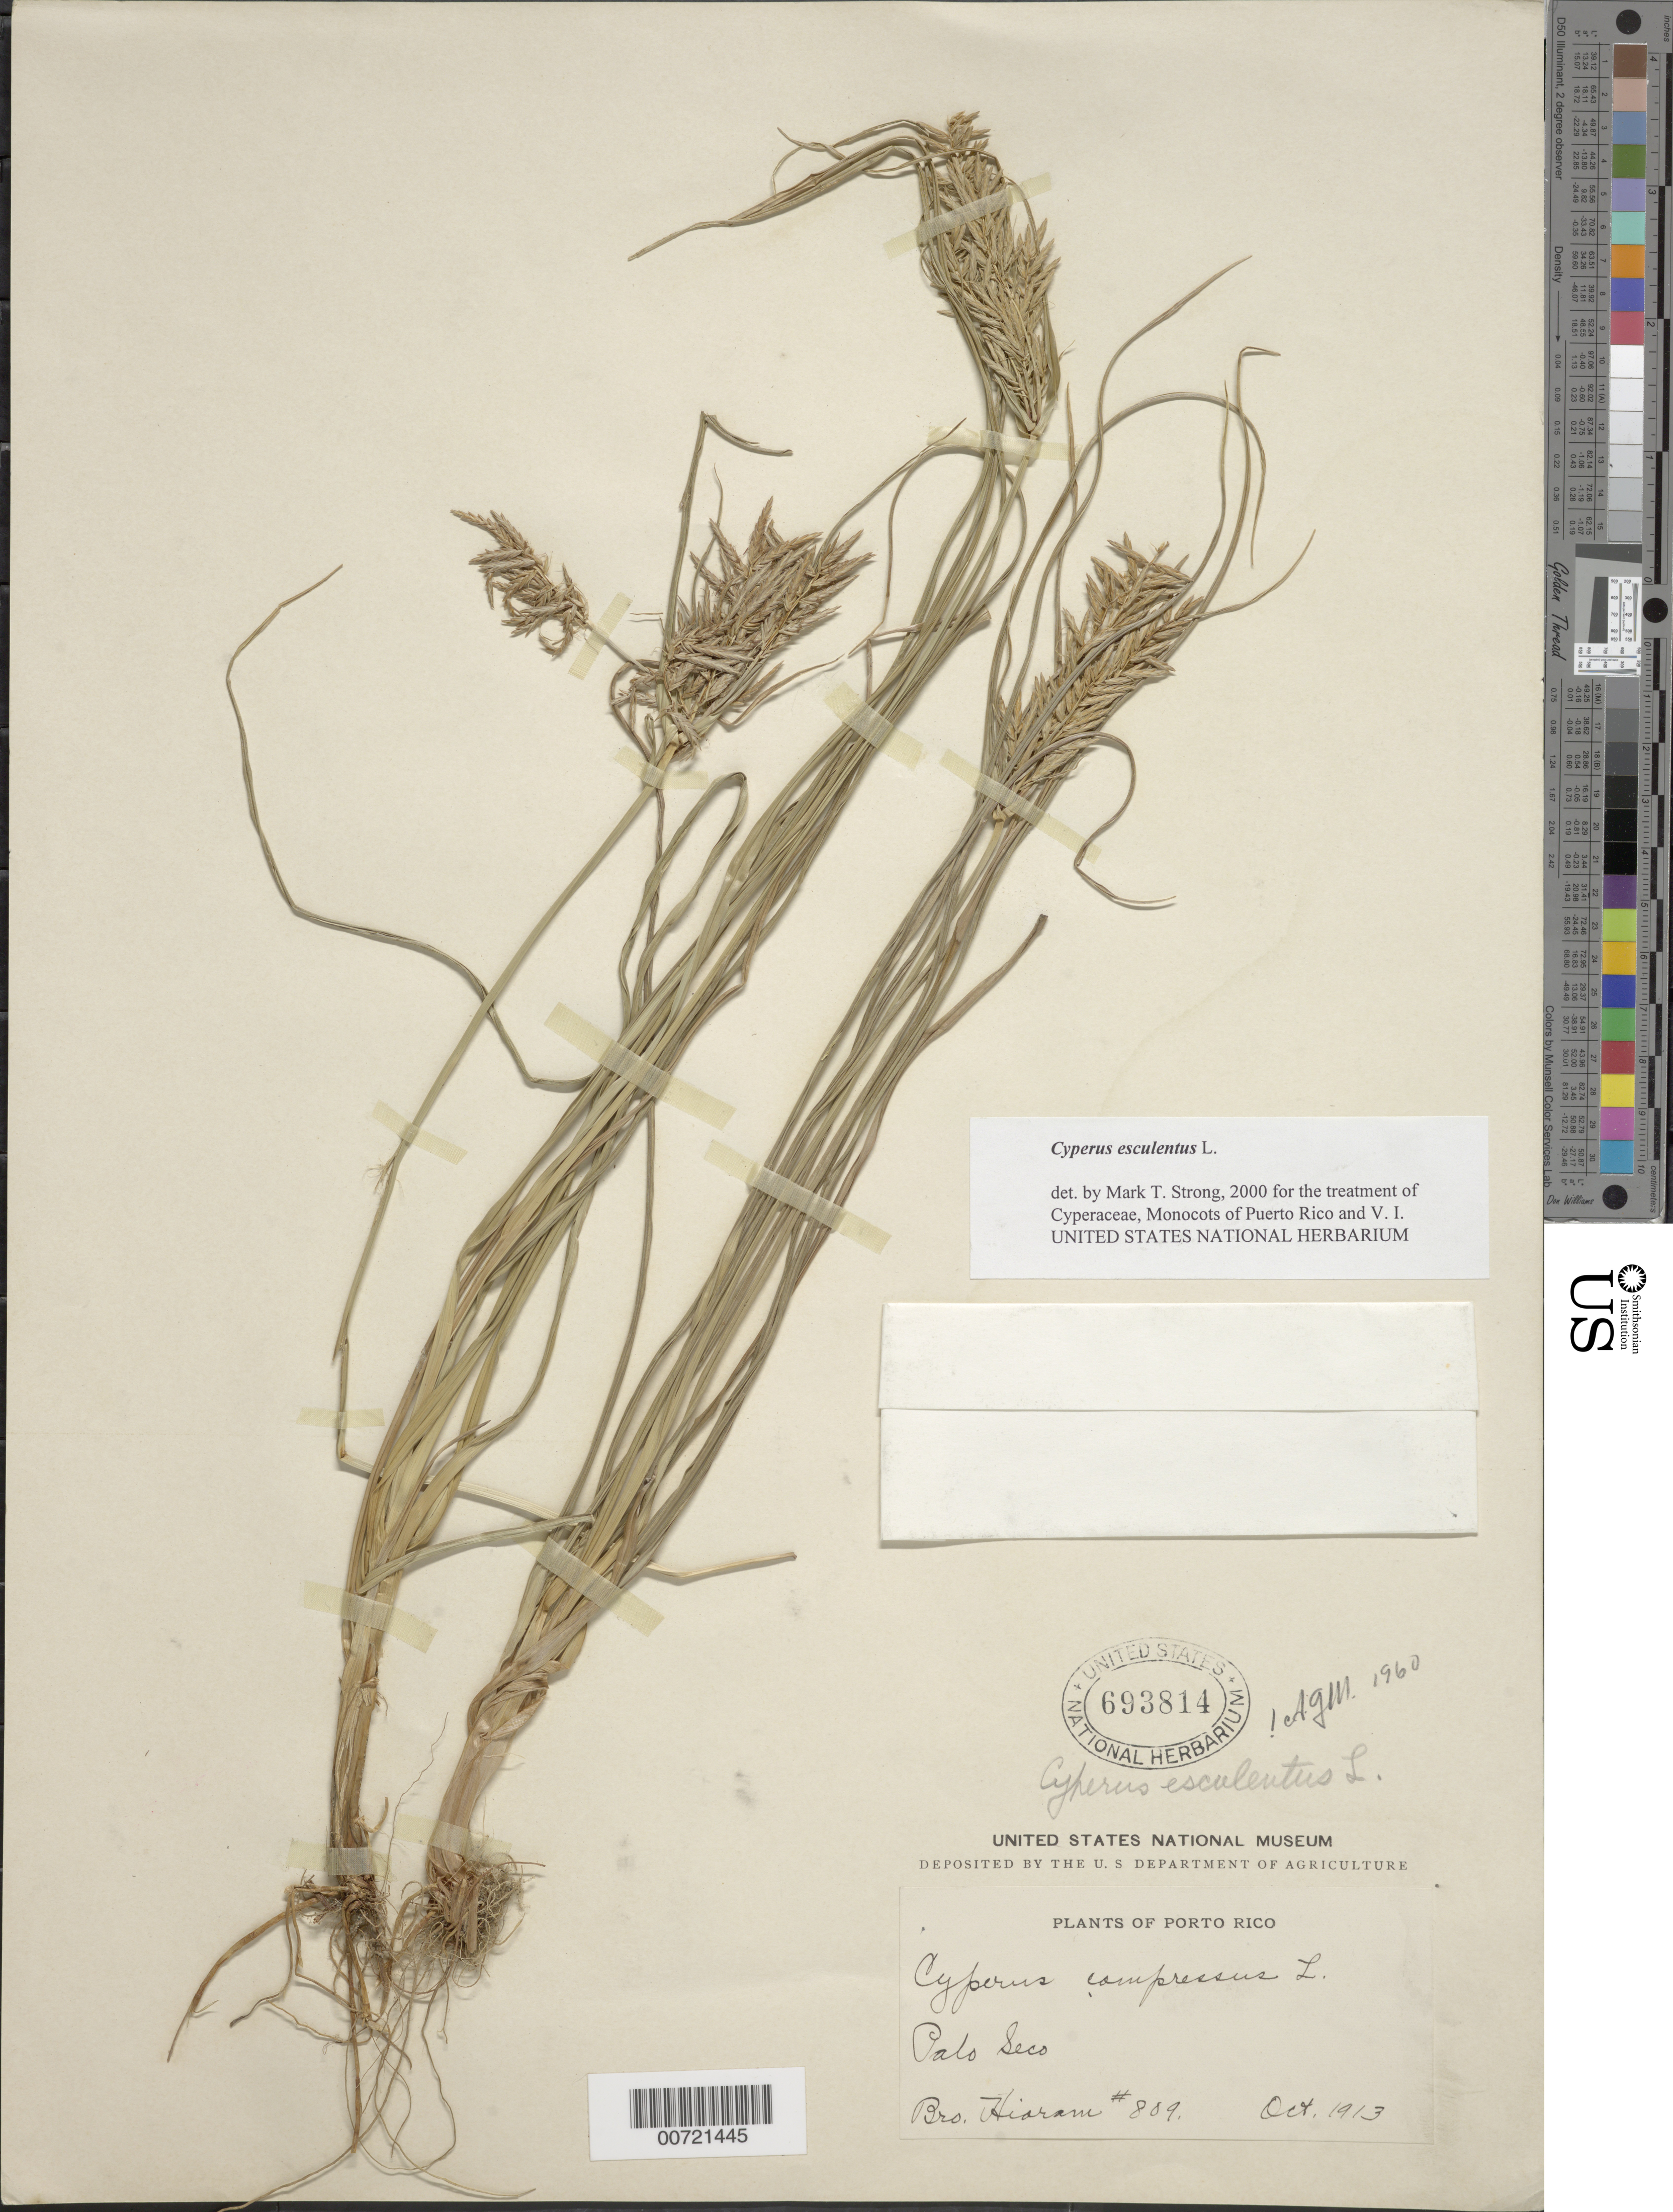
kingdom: Plantae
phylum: Tracheophyta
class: Liliopsida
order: Poales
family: Cyperaceae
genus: Cyperus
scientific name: Cyperus esculentus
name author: L.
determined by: Strong, M. T., (US), Smithsonian Institution - National Museum of Natural History (UNITED STATES)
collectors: Bro. Hioram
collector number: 809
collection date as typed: Oct 1913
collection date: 1913-10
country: Puerto Rico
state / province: Toa Baja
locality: Palo Seco.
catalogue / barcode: US 693814